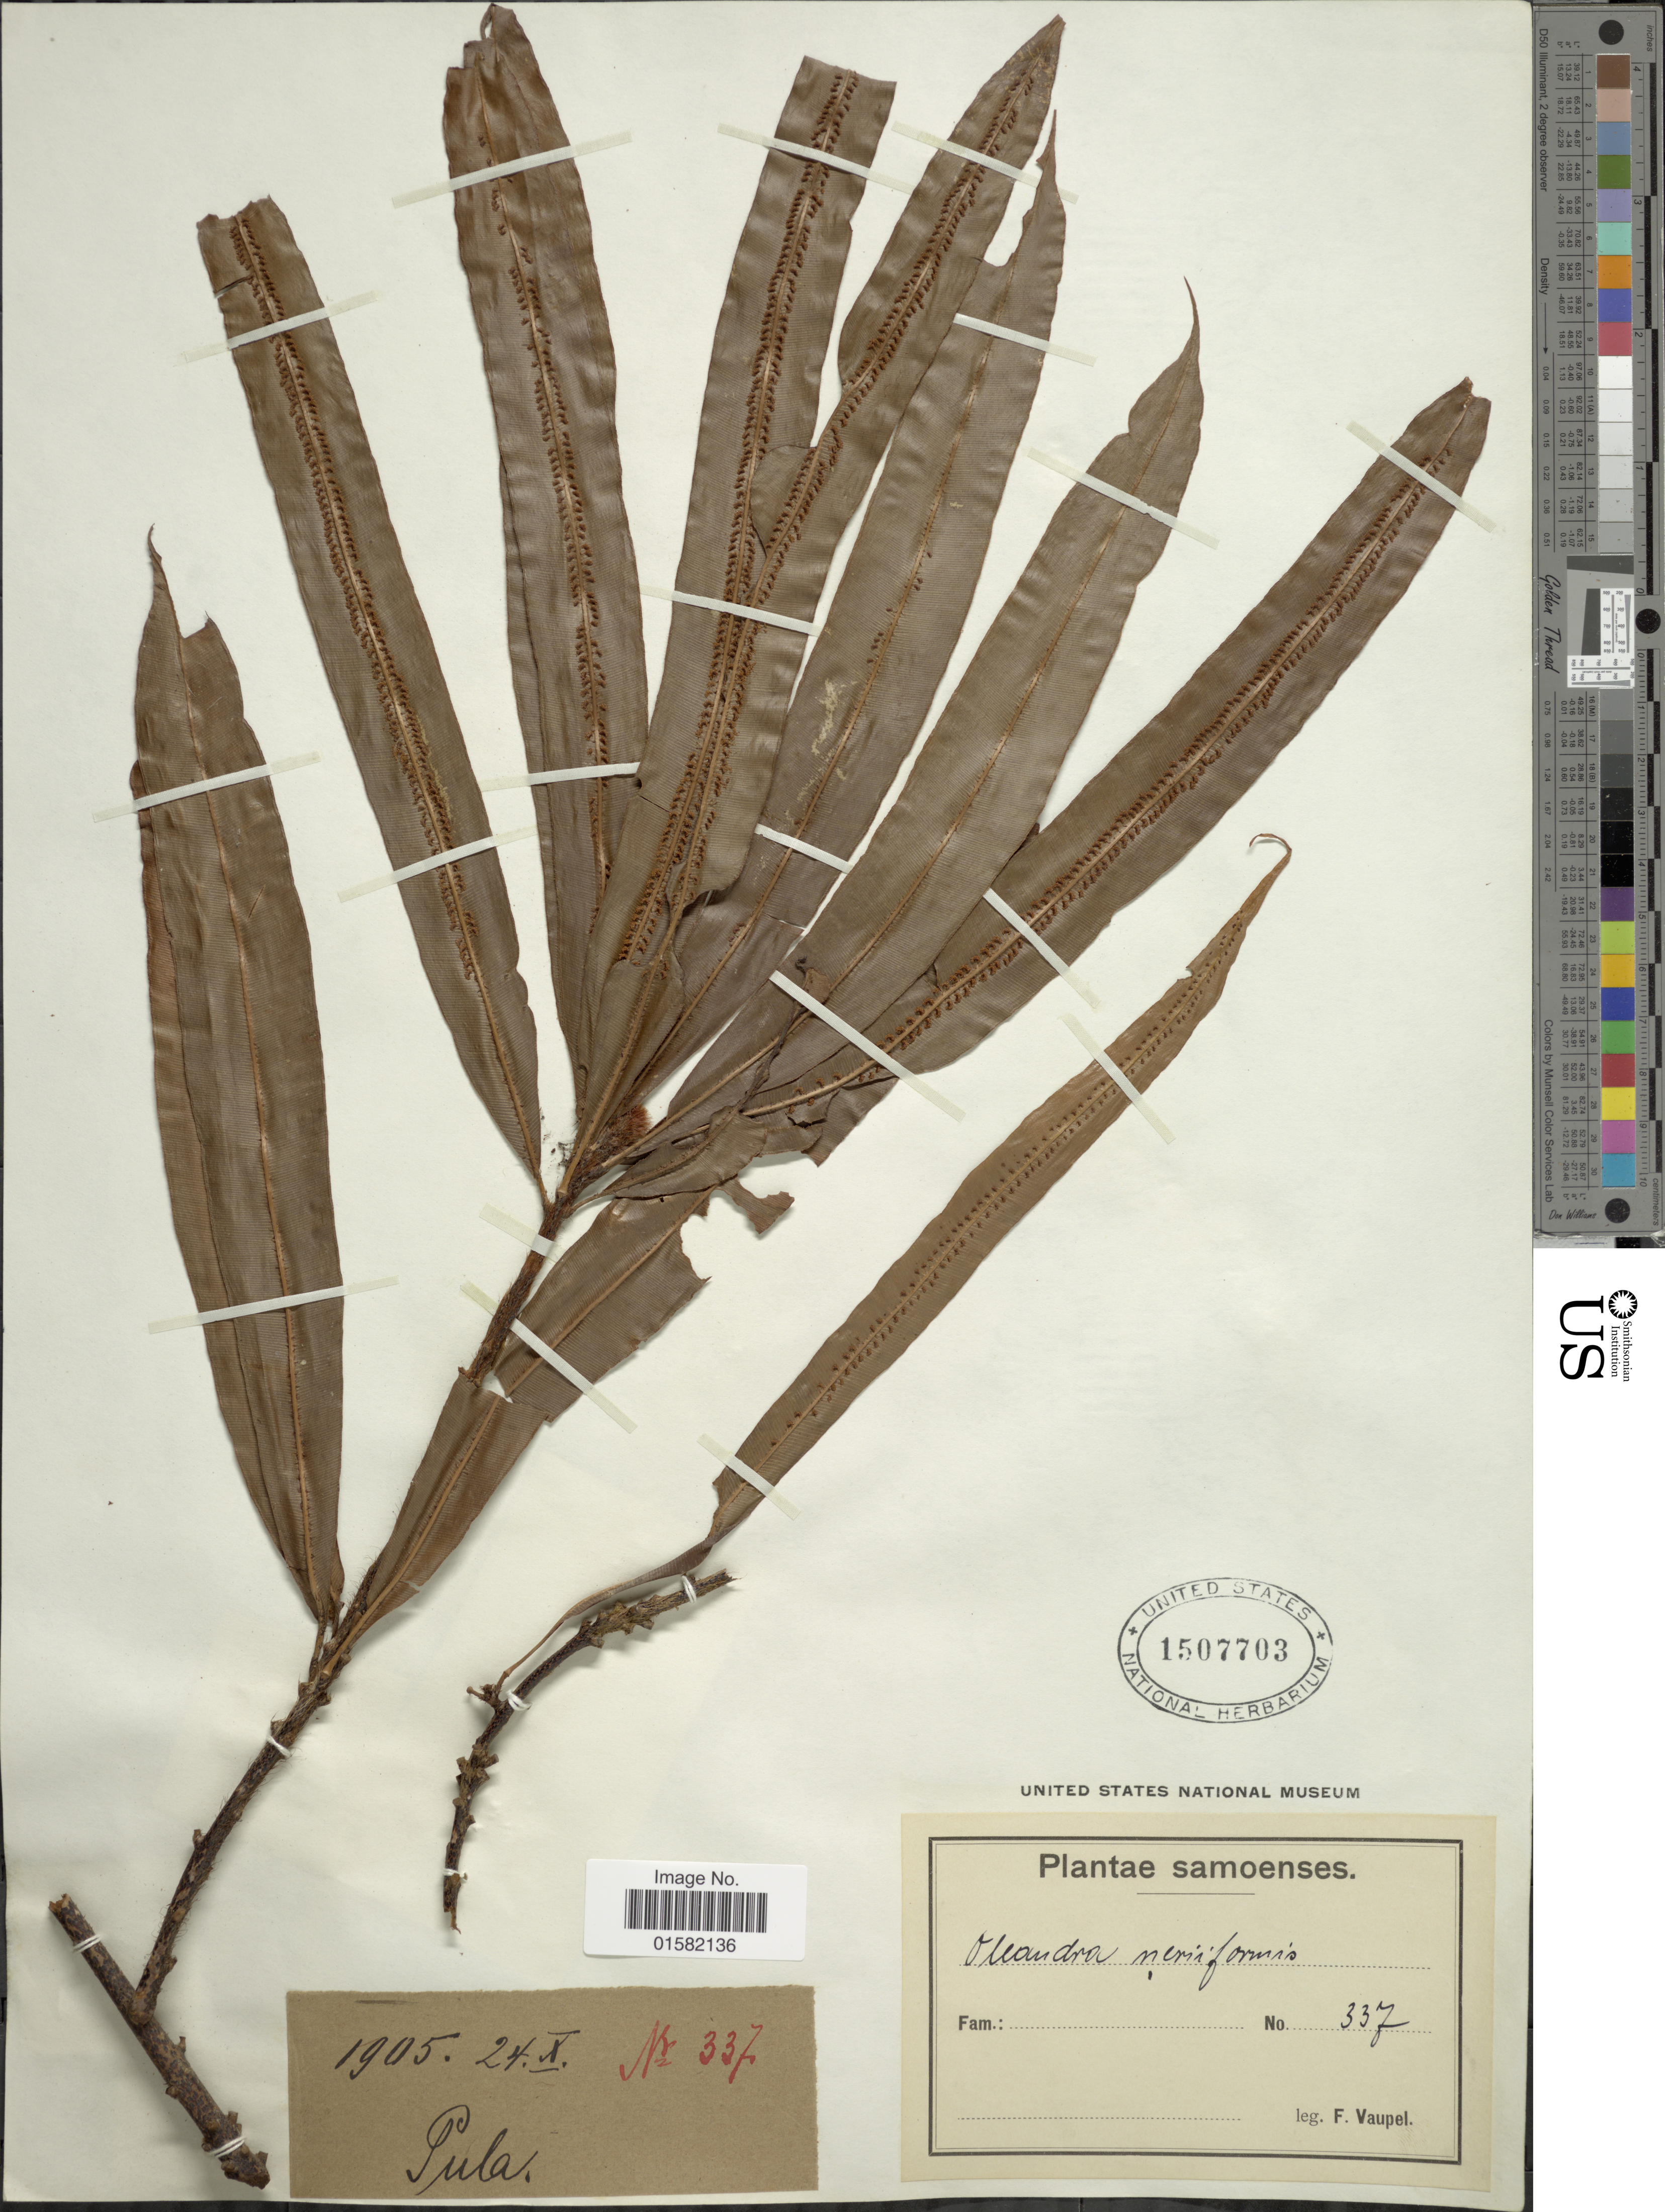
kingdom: Plantae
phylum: Tracheophyta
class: Polypodiopsida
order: Polypodiales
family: Oleandraceae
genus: Oleandra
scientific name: Oleandra neriiformis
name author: Cav.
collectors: F. Vaupel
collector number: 337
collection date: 1905-10-24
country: Samoa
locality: Samoenses, Pula.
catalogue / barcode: US 1507703